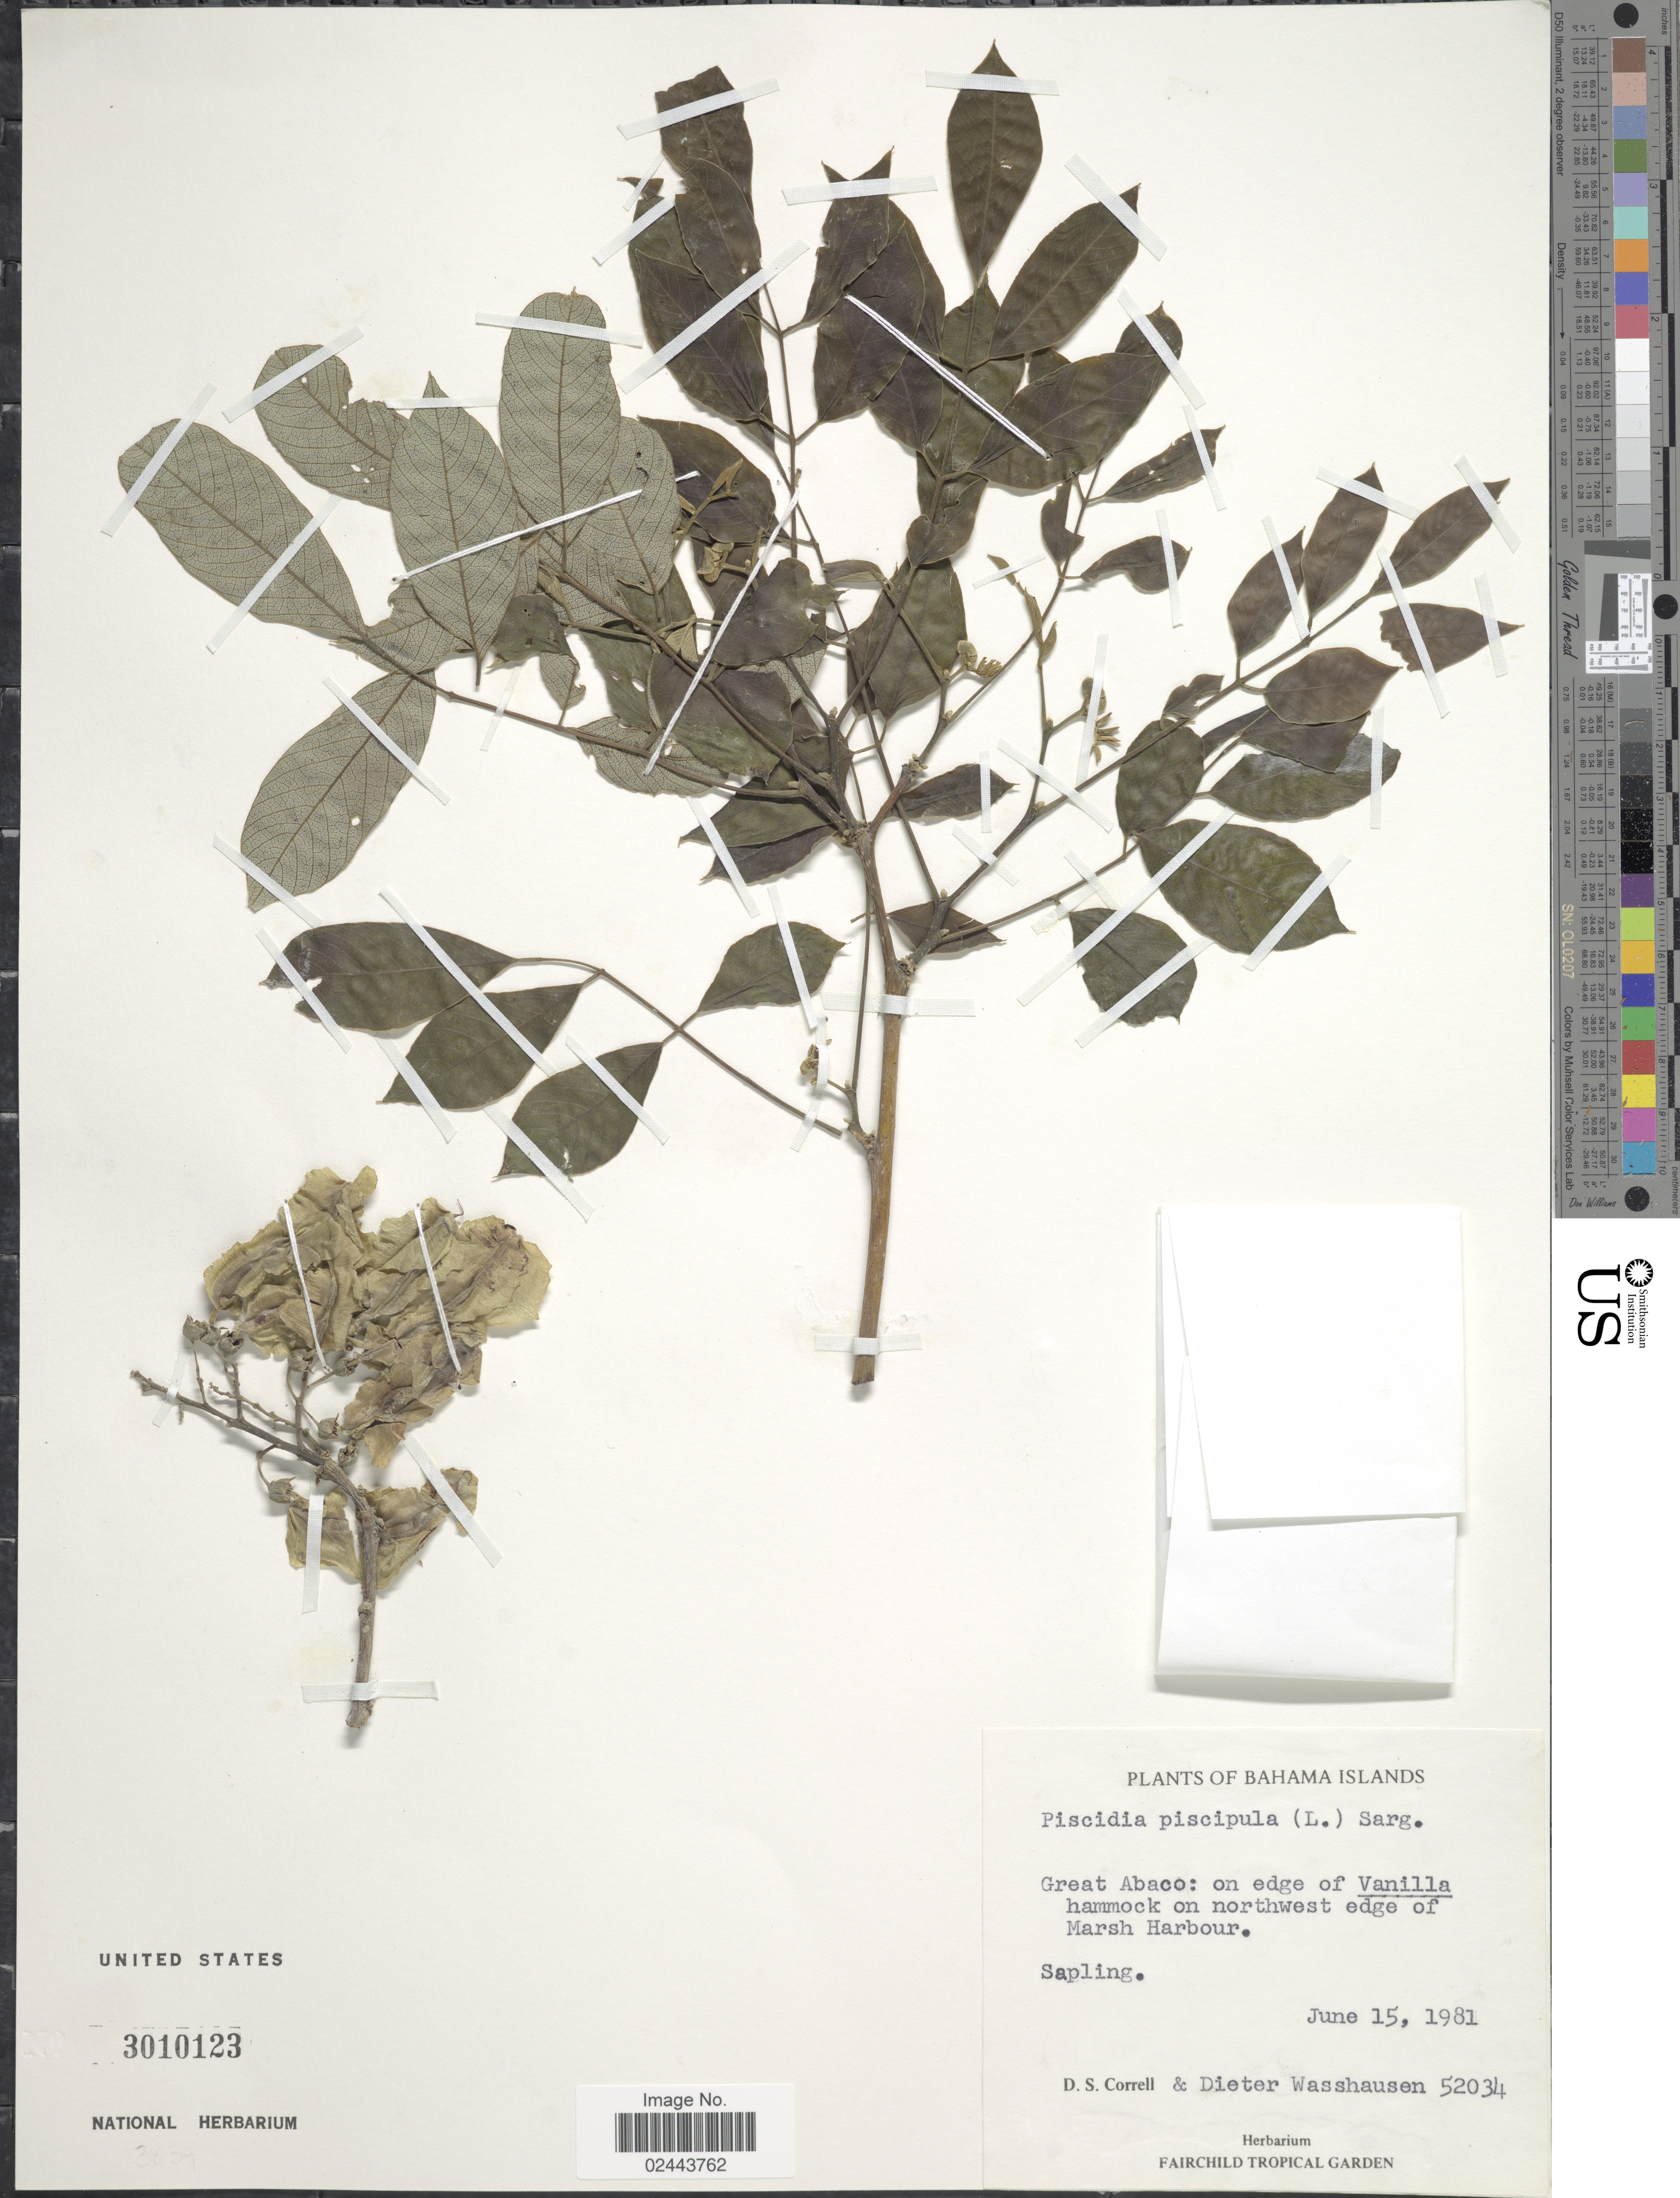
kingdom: Plantae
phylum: Tracheophyta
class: Magnoliopsida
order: Fabales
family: Fabaceae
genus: Piscidia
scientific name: Piscidia piscipula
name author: (L.) Sarg.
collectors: D. S. Correll & D. C. Wasshausen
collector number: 52034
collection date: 1981-06-15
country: Bahamas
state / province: South Abaco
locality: Great Abaco: on edge of Vanilla hammock on northwest edge of Marsh Harbour, Bahama Islands.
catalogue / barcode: US 3010123